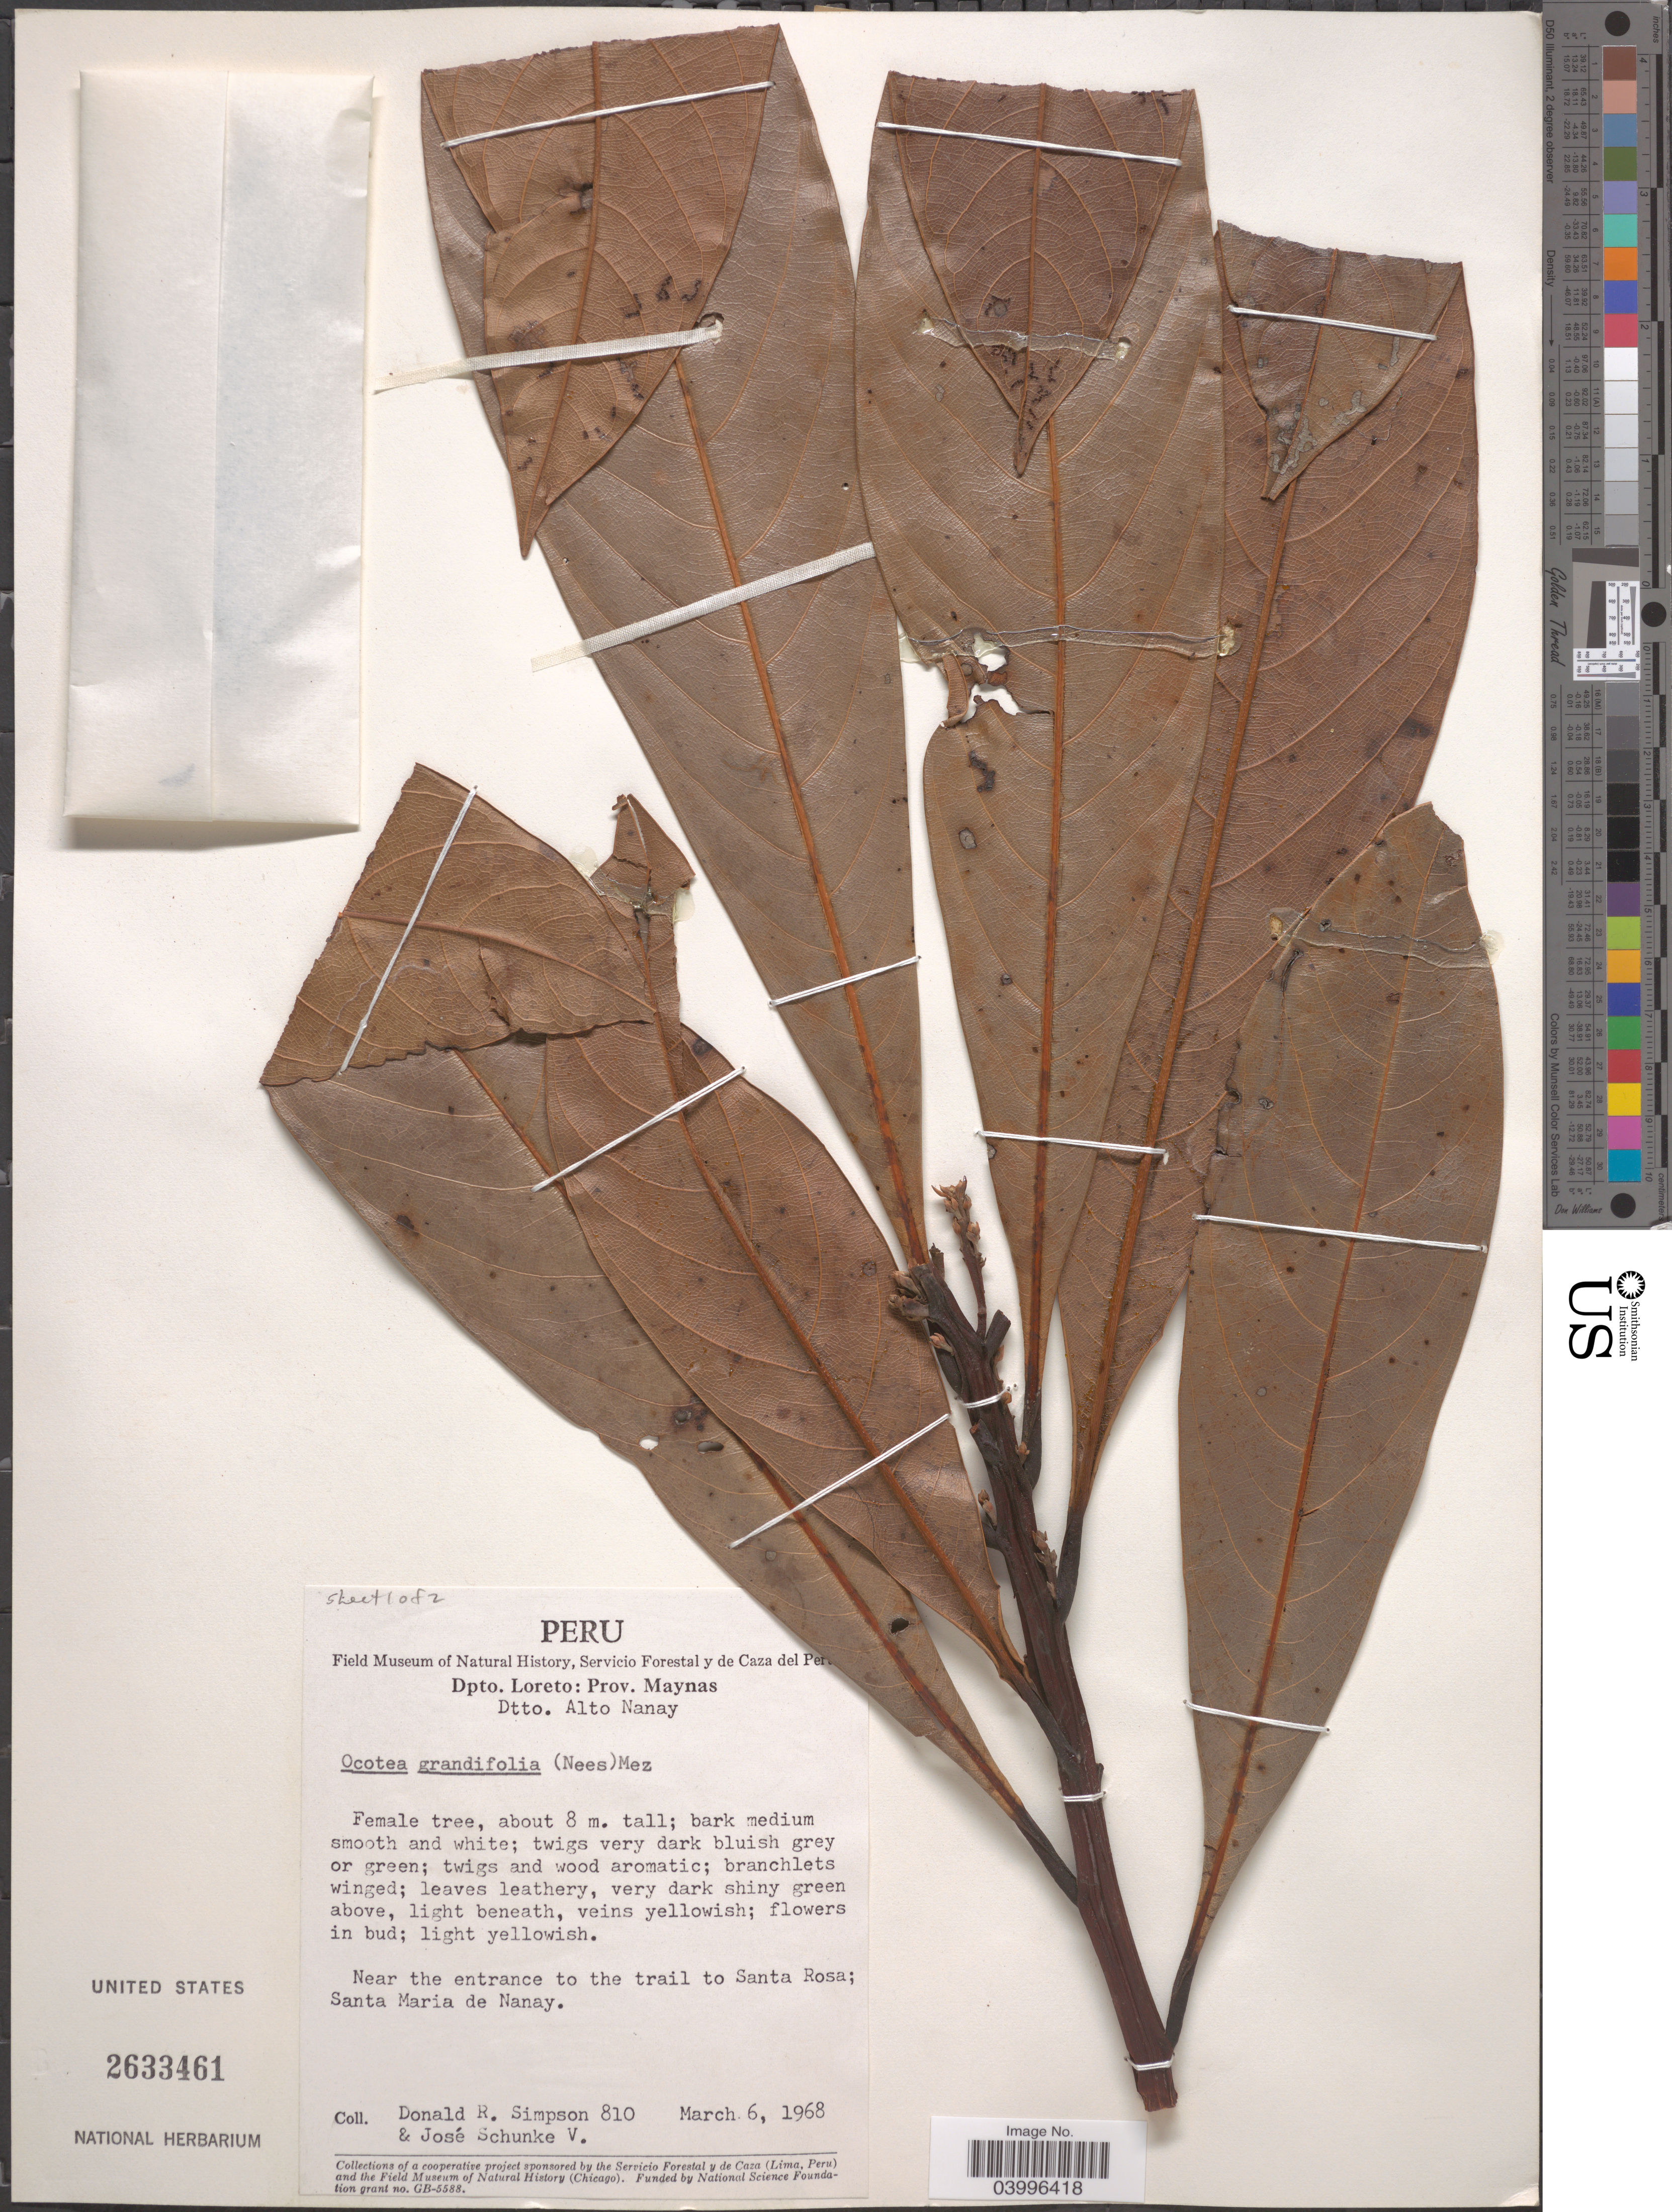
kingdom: Plantae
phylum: Tracheophyta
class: Magnoliopsida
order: Laurales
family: Lauraceae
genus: Ocotea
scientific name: Ocotea grandifolia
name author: (Nees) Mez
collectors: D. R. Simpson & J. Schunke Vigo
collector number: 810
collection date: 1968-03-06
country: Peru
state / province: Loreto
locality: Dpto. Loreto: Prov. Maynas, Dtto. Alto Nanay. Near the entrance to the trail to Santa Rosa; Santa Maria de Nanay.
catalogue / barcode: US 2633461